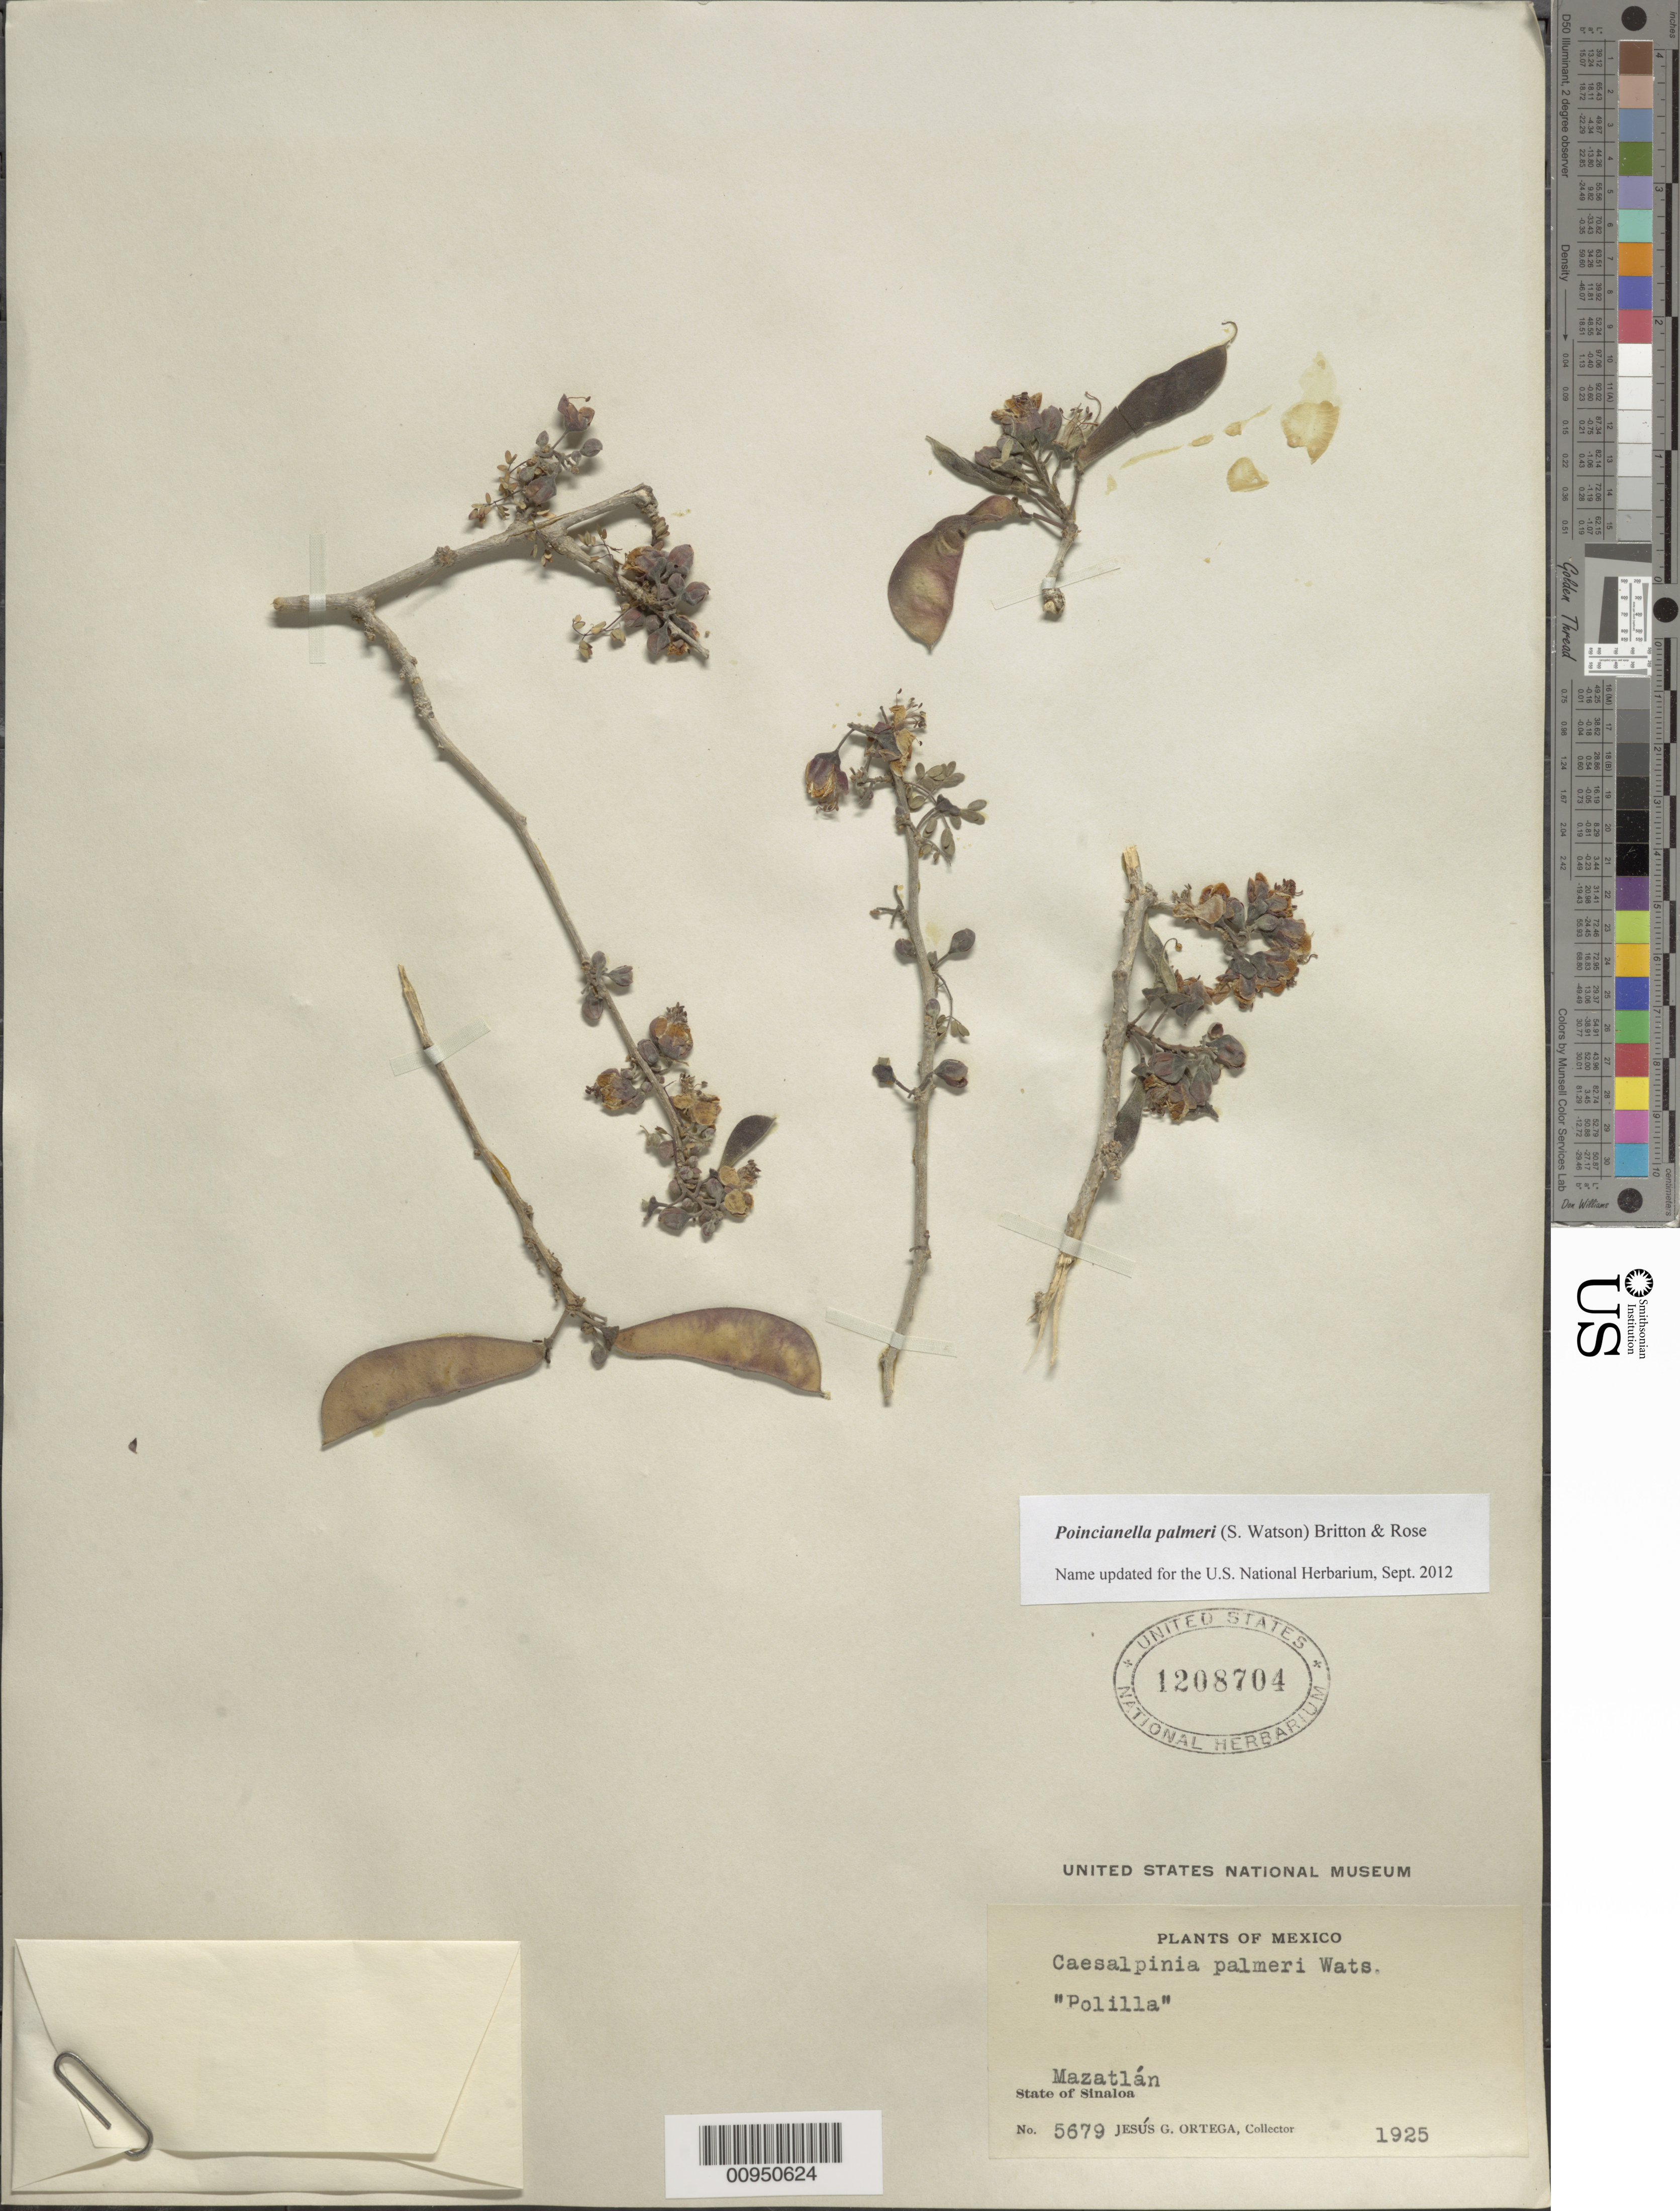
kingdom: Plantae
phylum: Tracheophyta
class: Magnoliopsida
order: Fabales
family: Fabaceae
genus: Erythrostemon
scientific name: Erythrostemon palmeri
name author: (S. Watson) Gagnon & G.P. Lewis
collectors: J. Ortega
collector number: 5679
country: Mexico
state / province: Sinaloa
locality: Mazatlan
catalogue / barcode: US 1208704